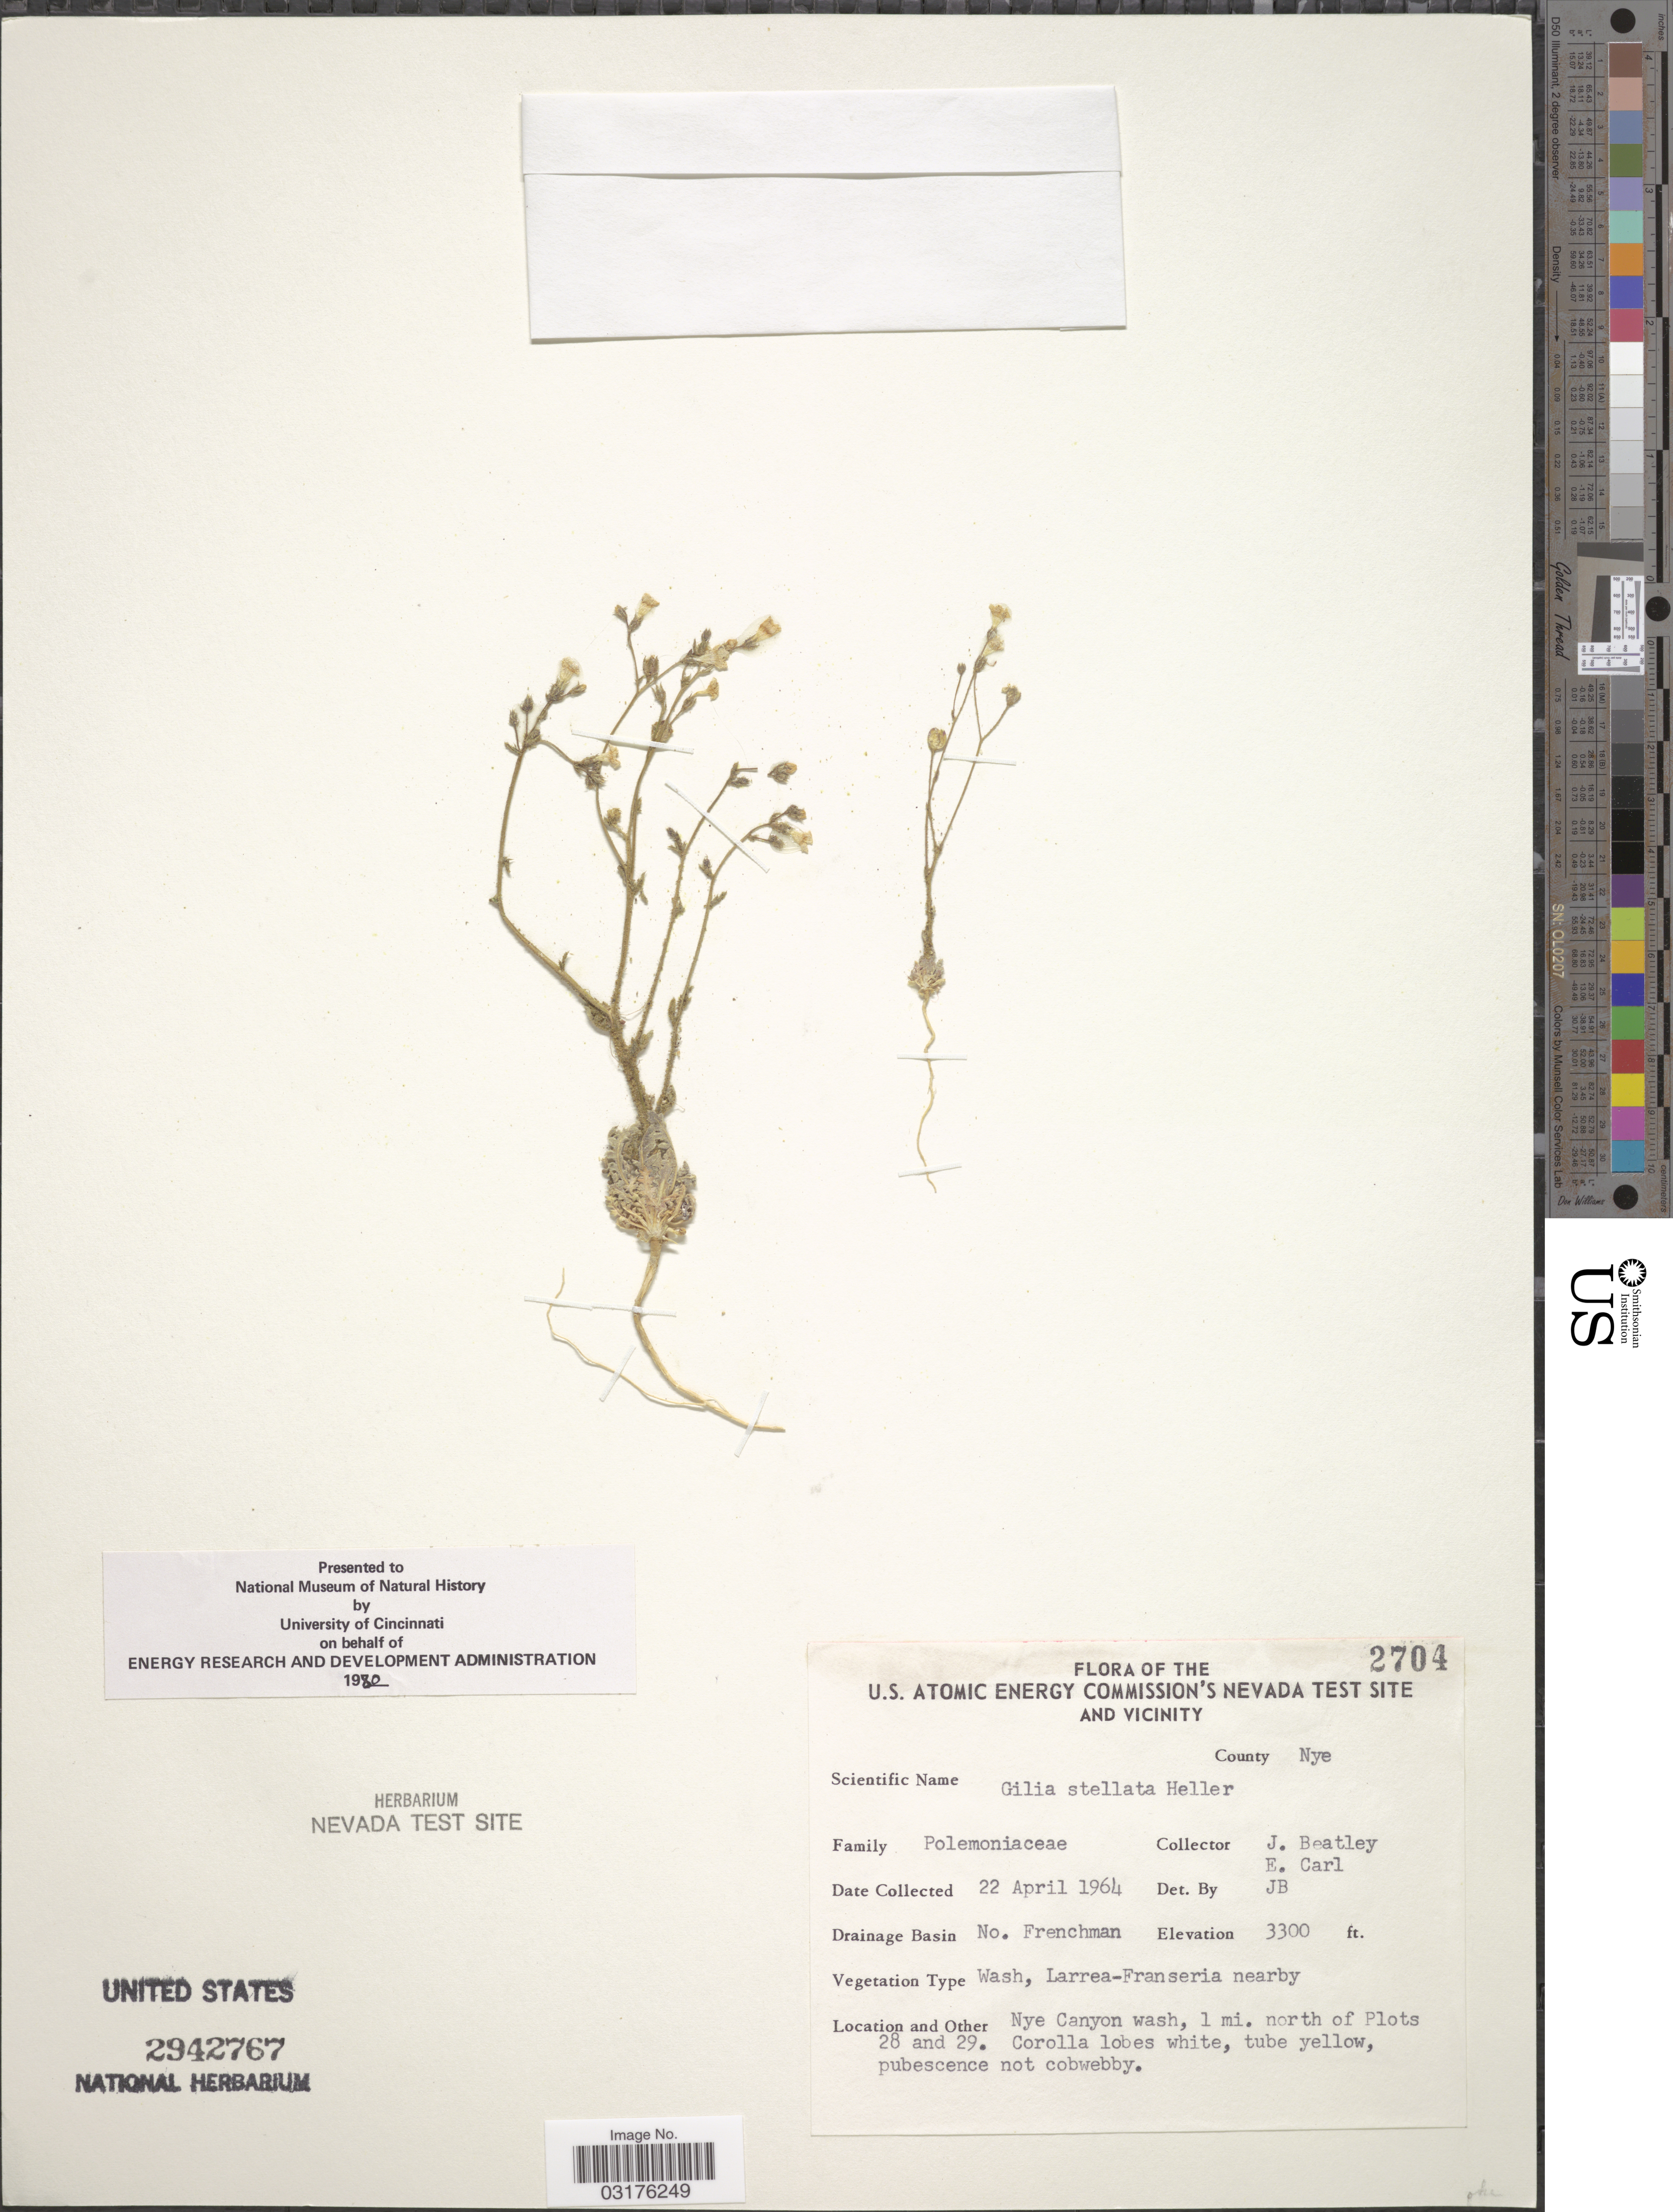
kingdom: Plantae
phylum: Tracheophyta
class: Magnoliopsida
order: Ericales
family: Polemoniaceae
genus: Gilia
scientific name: Gilia stellata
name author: A. Heller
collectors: J. C. Beatley & E. Carl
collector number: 2704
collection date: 1964-04-22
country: United States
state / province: Nevada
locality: The U.S. Atomic Energy Commission's Nevada Test Site And Vicinity, County Nye, Drainage Basin No. Frenchman, Nye Canyon wash, 1 mi. north of Plots 28 and 29.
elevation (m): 1006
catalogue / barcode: US 2942767